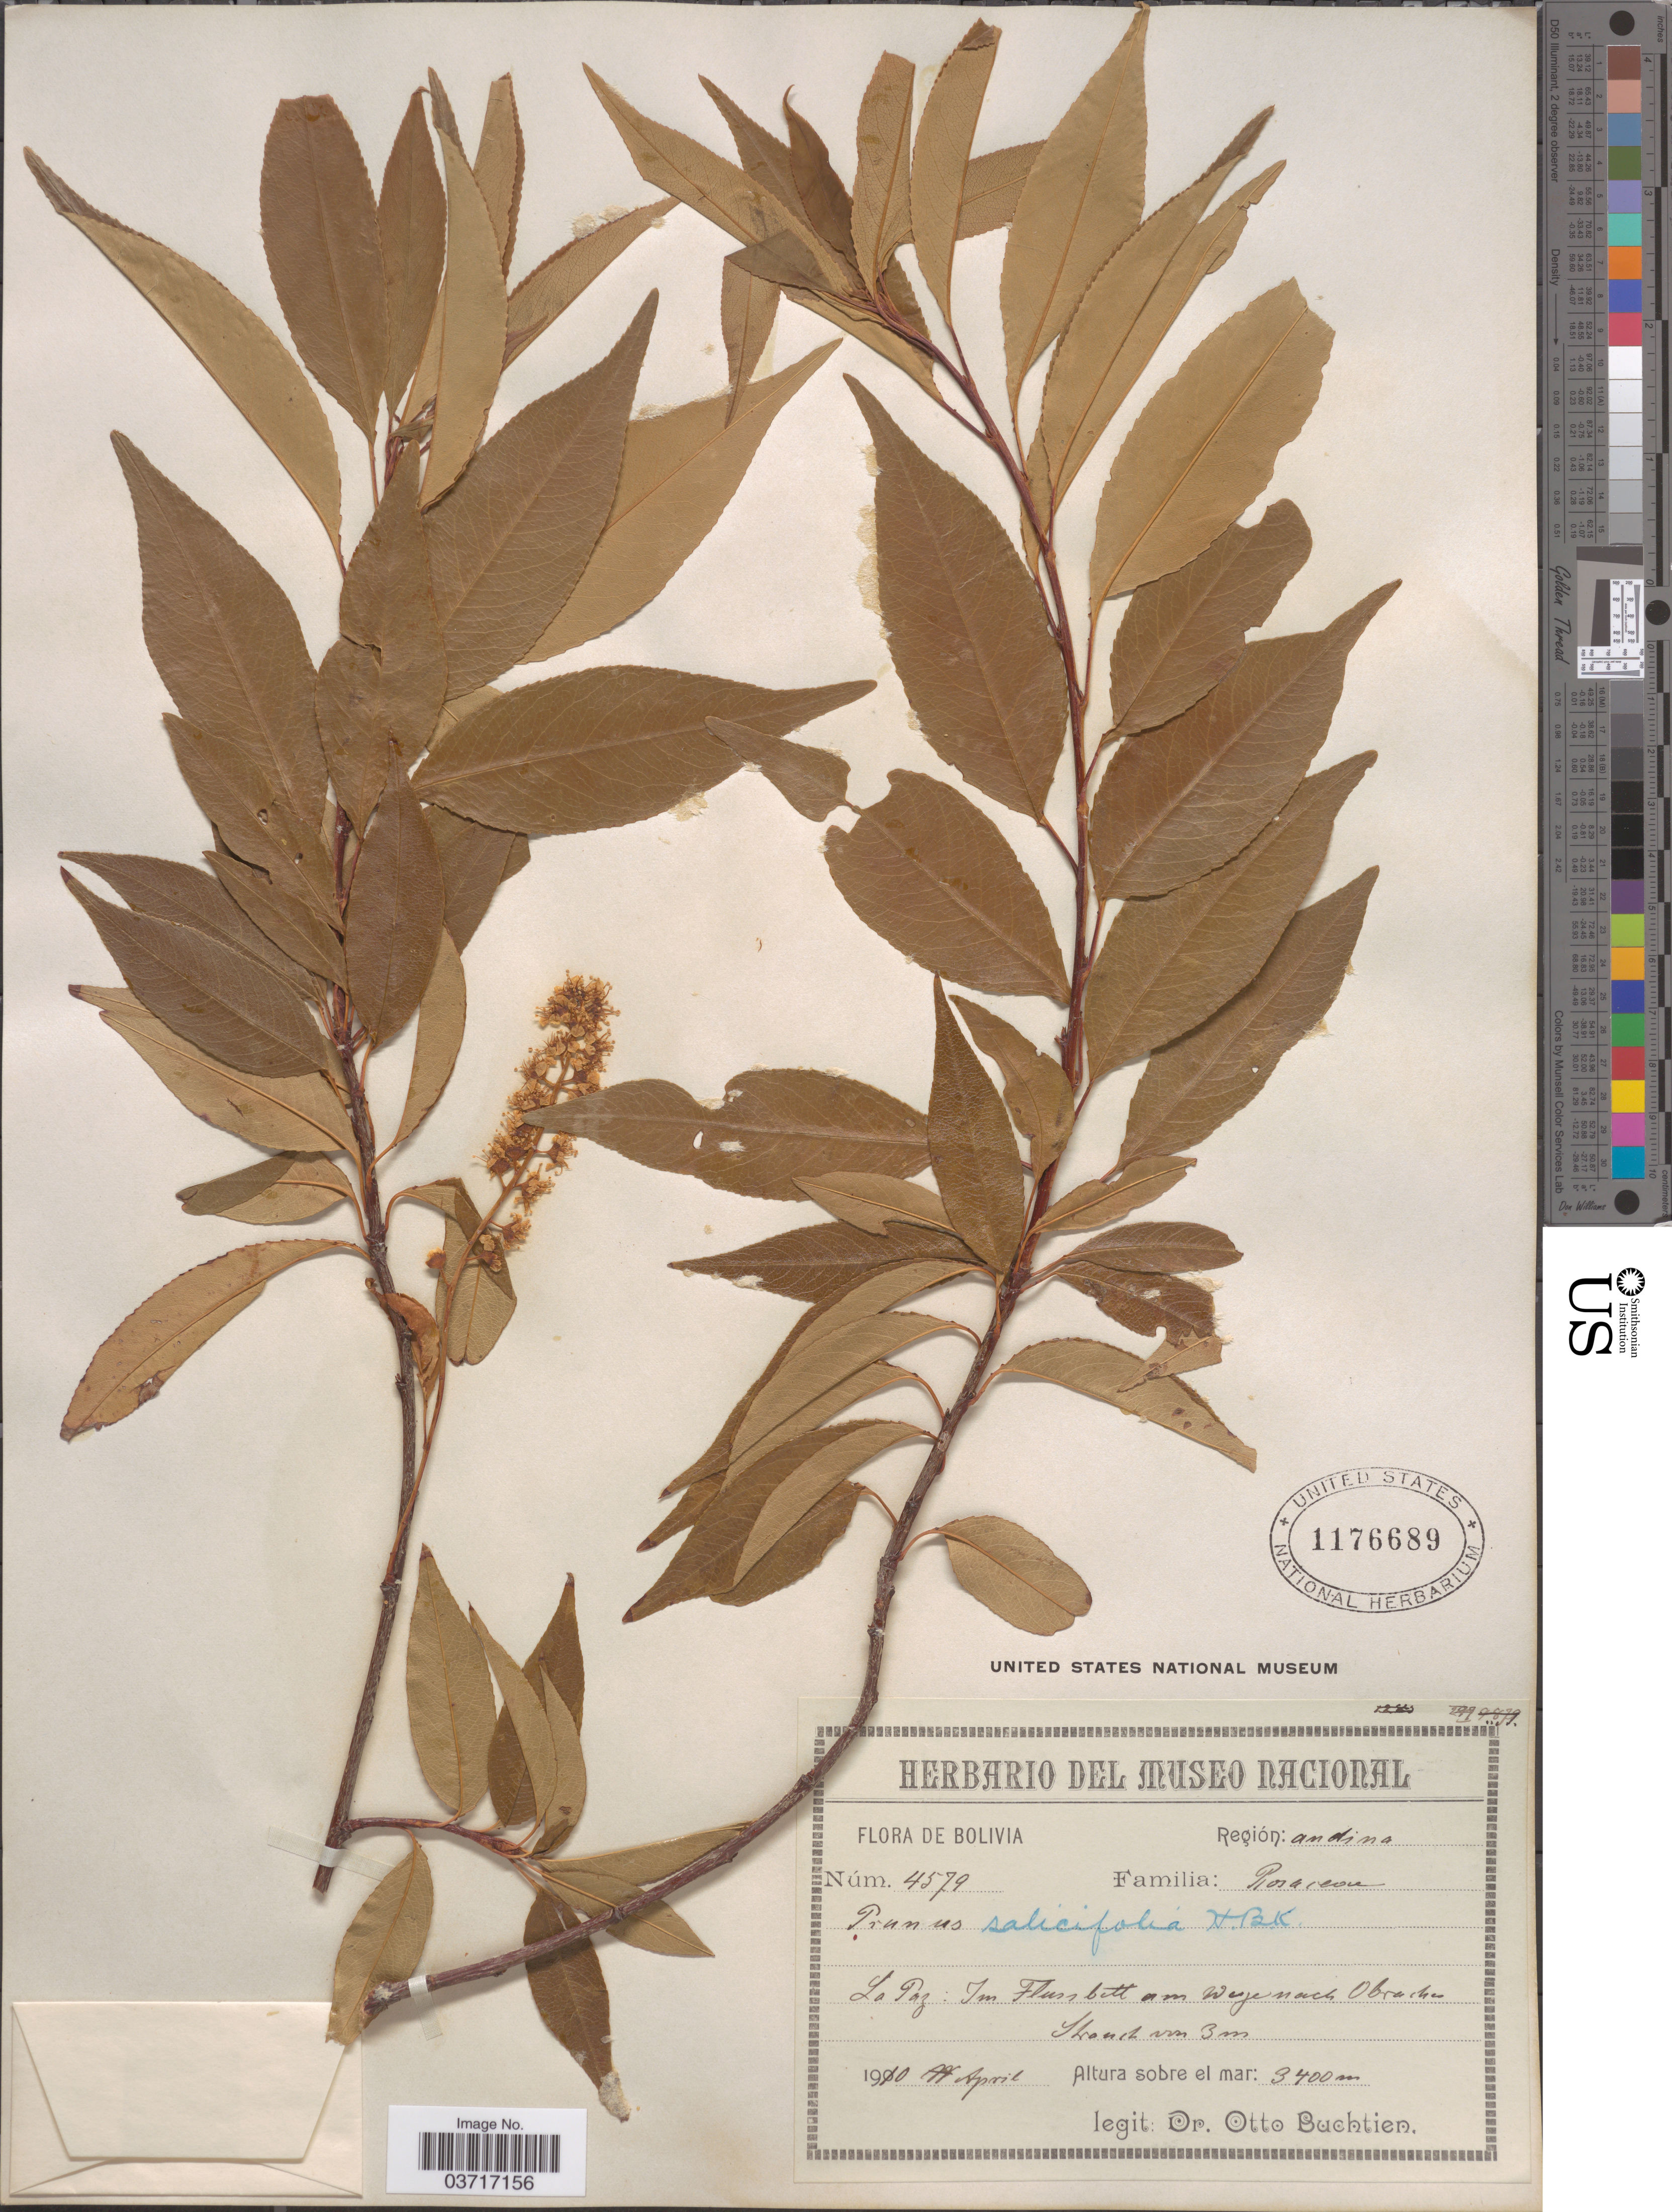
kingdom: Plantae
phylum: Tracheophyta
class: Magnoliopsida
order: Rosales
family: Rosaceae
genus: Prunus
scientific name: Prunus serotina subsp. capuli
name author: (Cav. ex Spreng.) McVaugh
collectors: O. Buchtien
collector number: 4579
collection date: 1910-04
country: Bolivia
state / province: La Paz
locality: Región: Andina. Im Fluss bett am wegenach Obrajes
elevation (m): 3400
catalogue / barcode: US 1176689-2